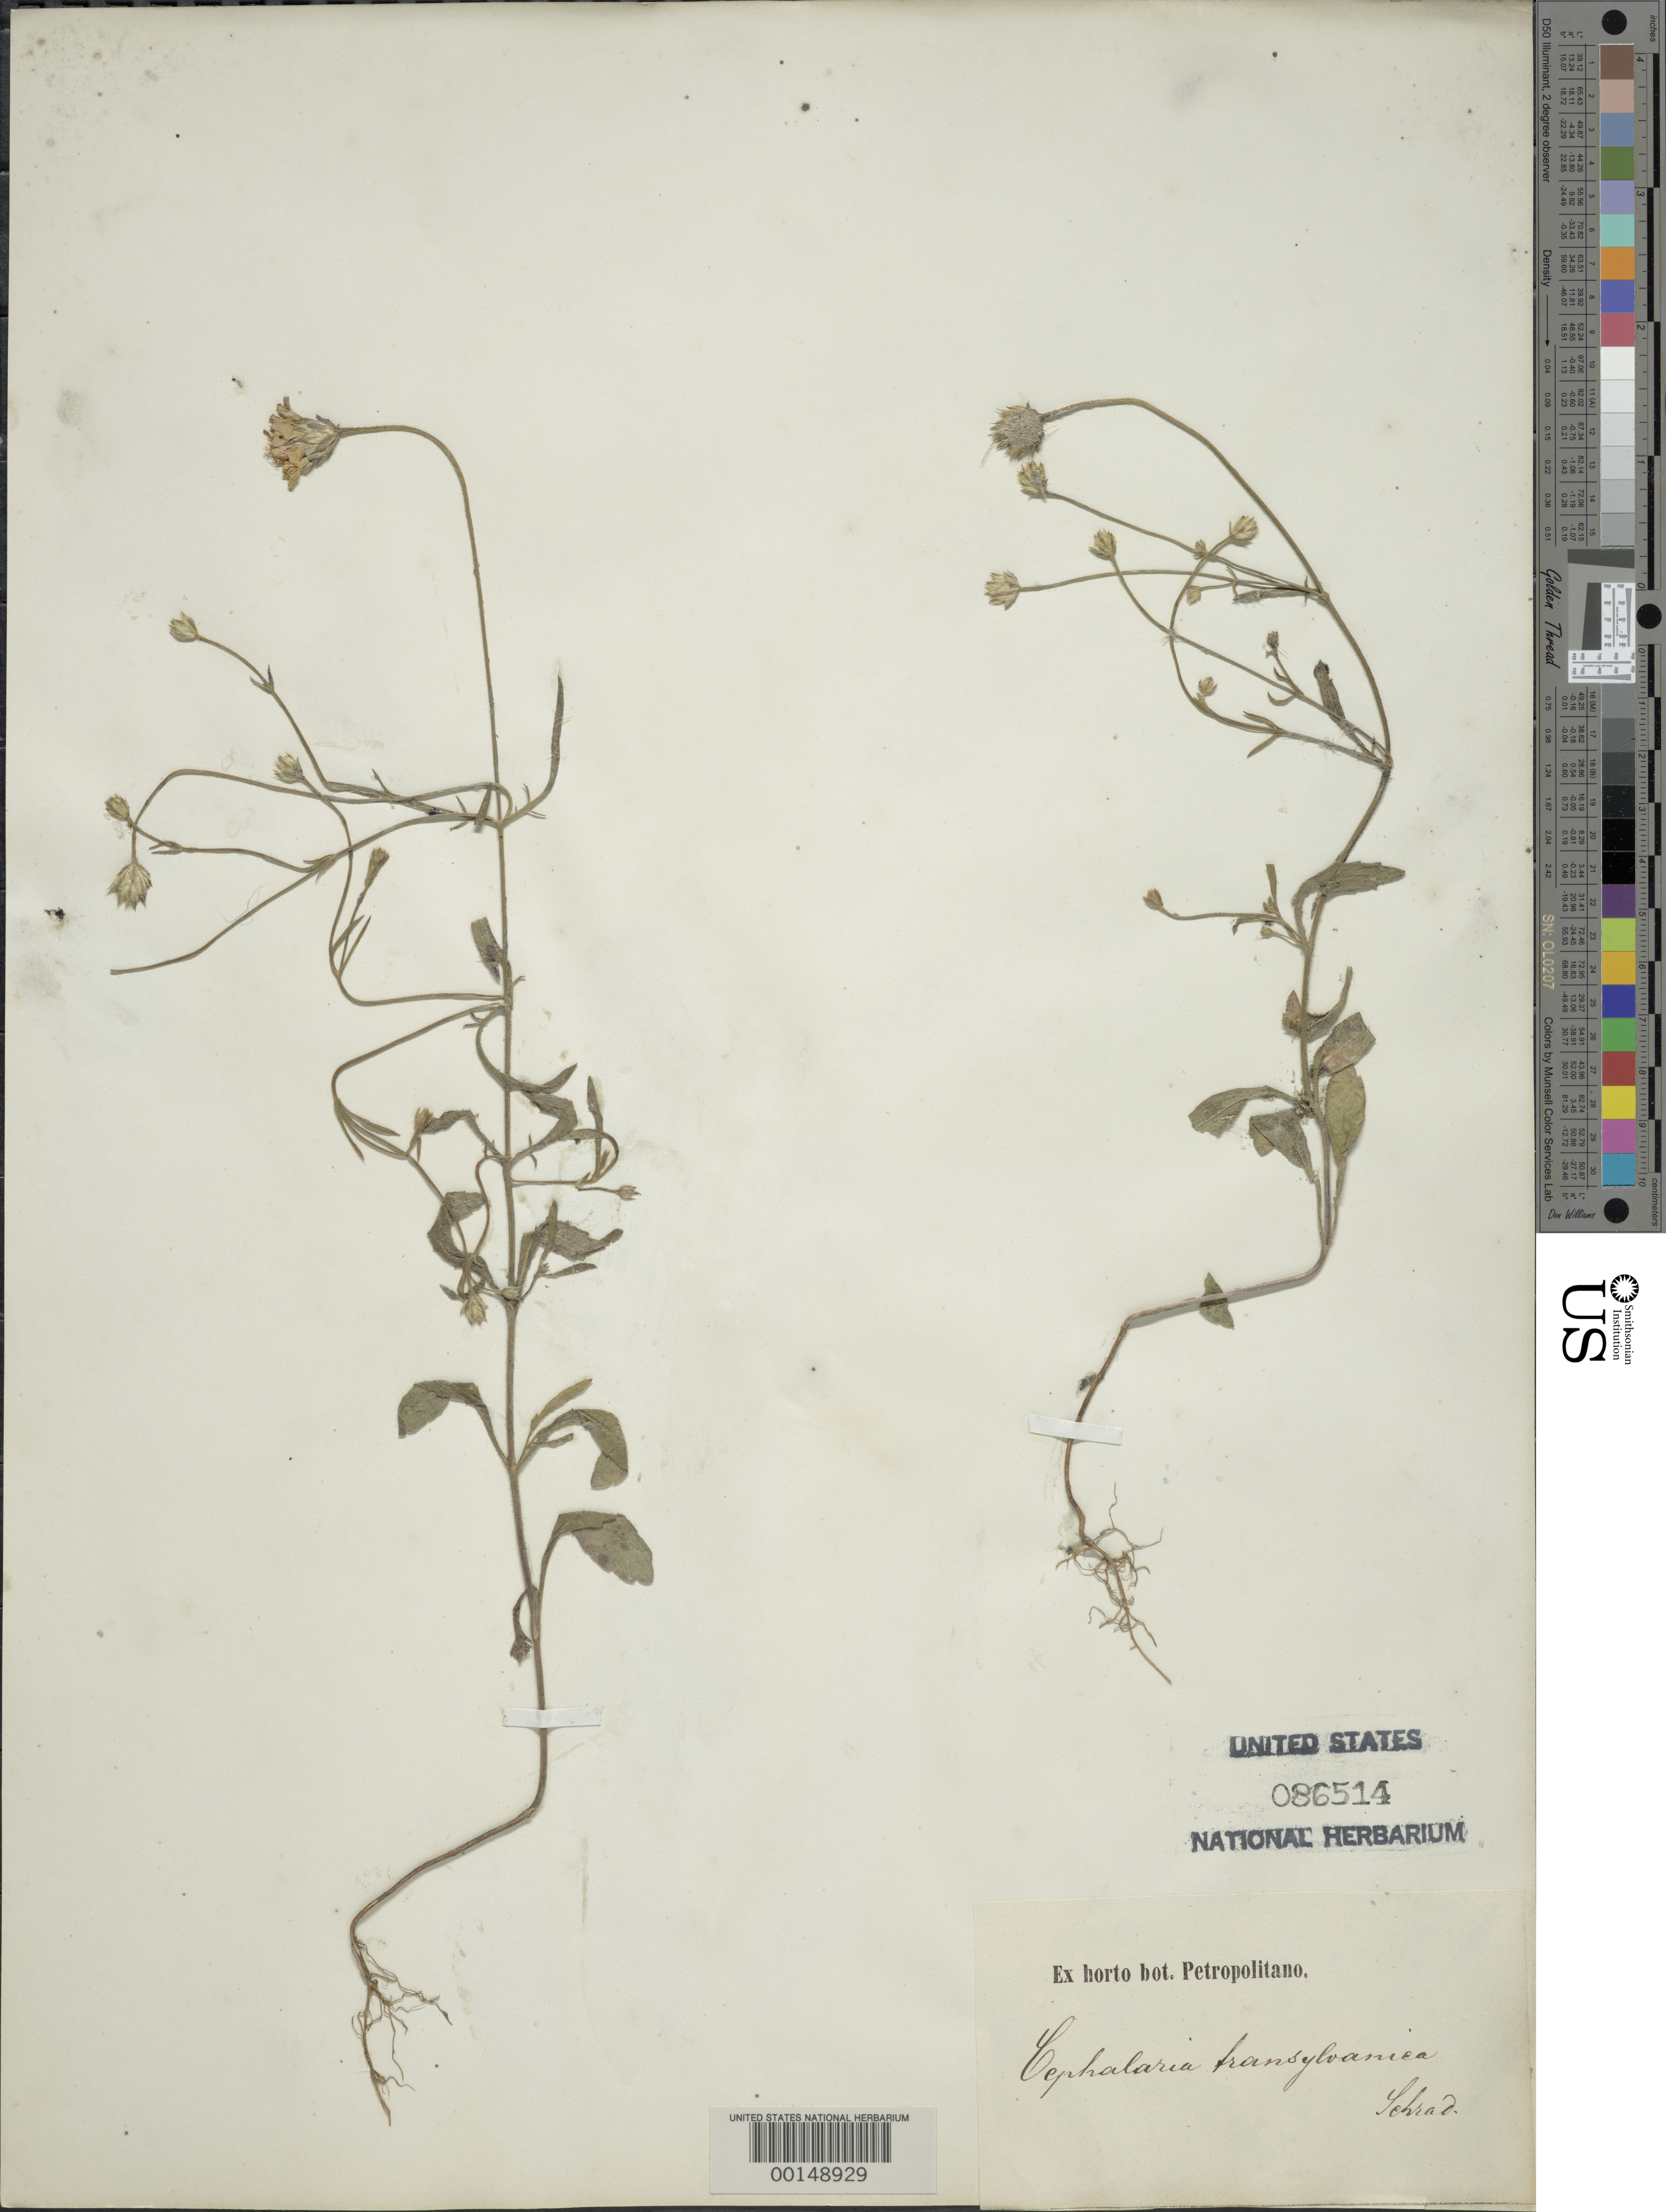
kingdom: Plantae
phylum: Tracheophyta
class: Magnoliopsida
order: Dipsacales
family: Caprifoliaceae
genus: Cephalaria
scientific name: Cephalaria transylvanica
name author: (L.) Roem. & Schult.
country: Italy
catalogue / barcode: US 86514